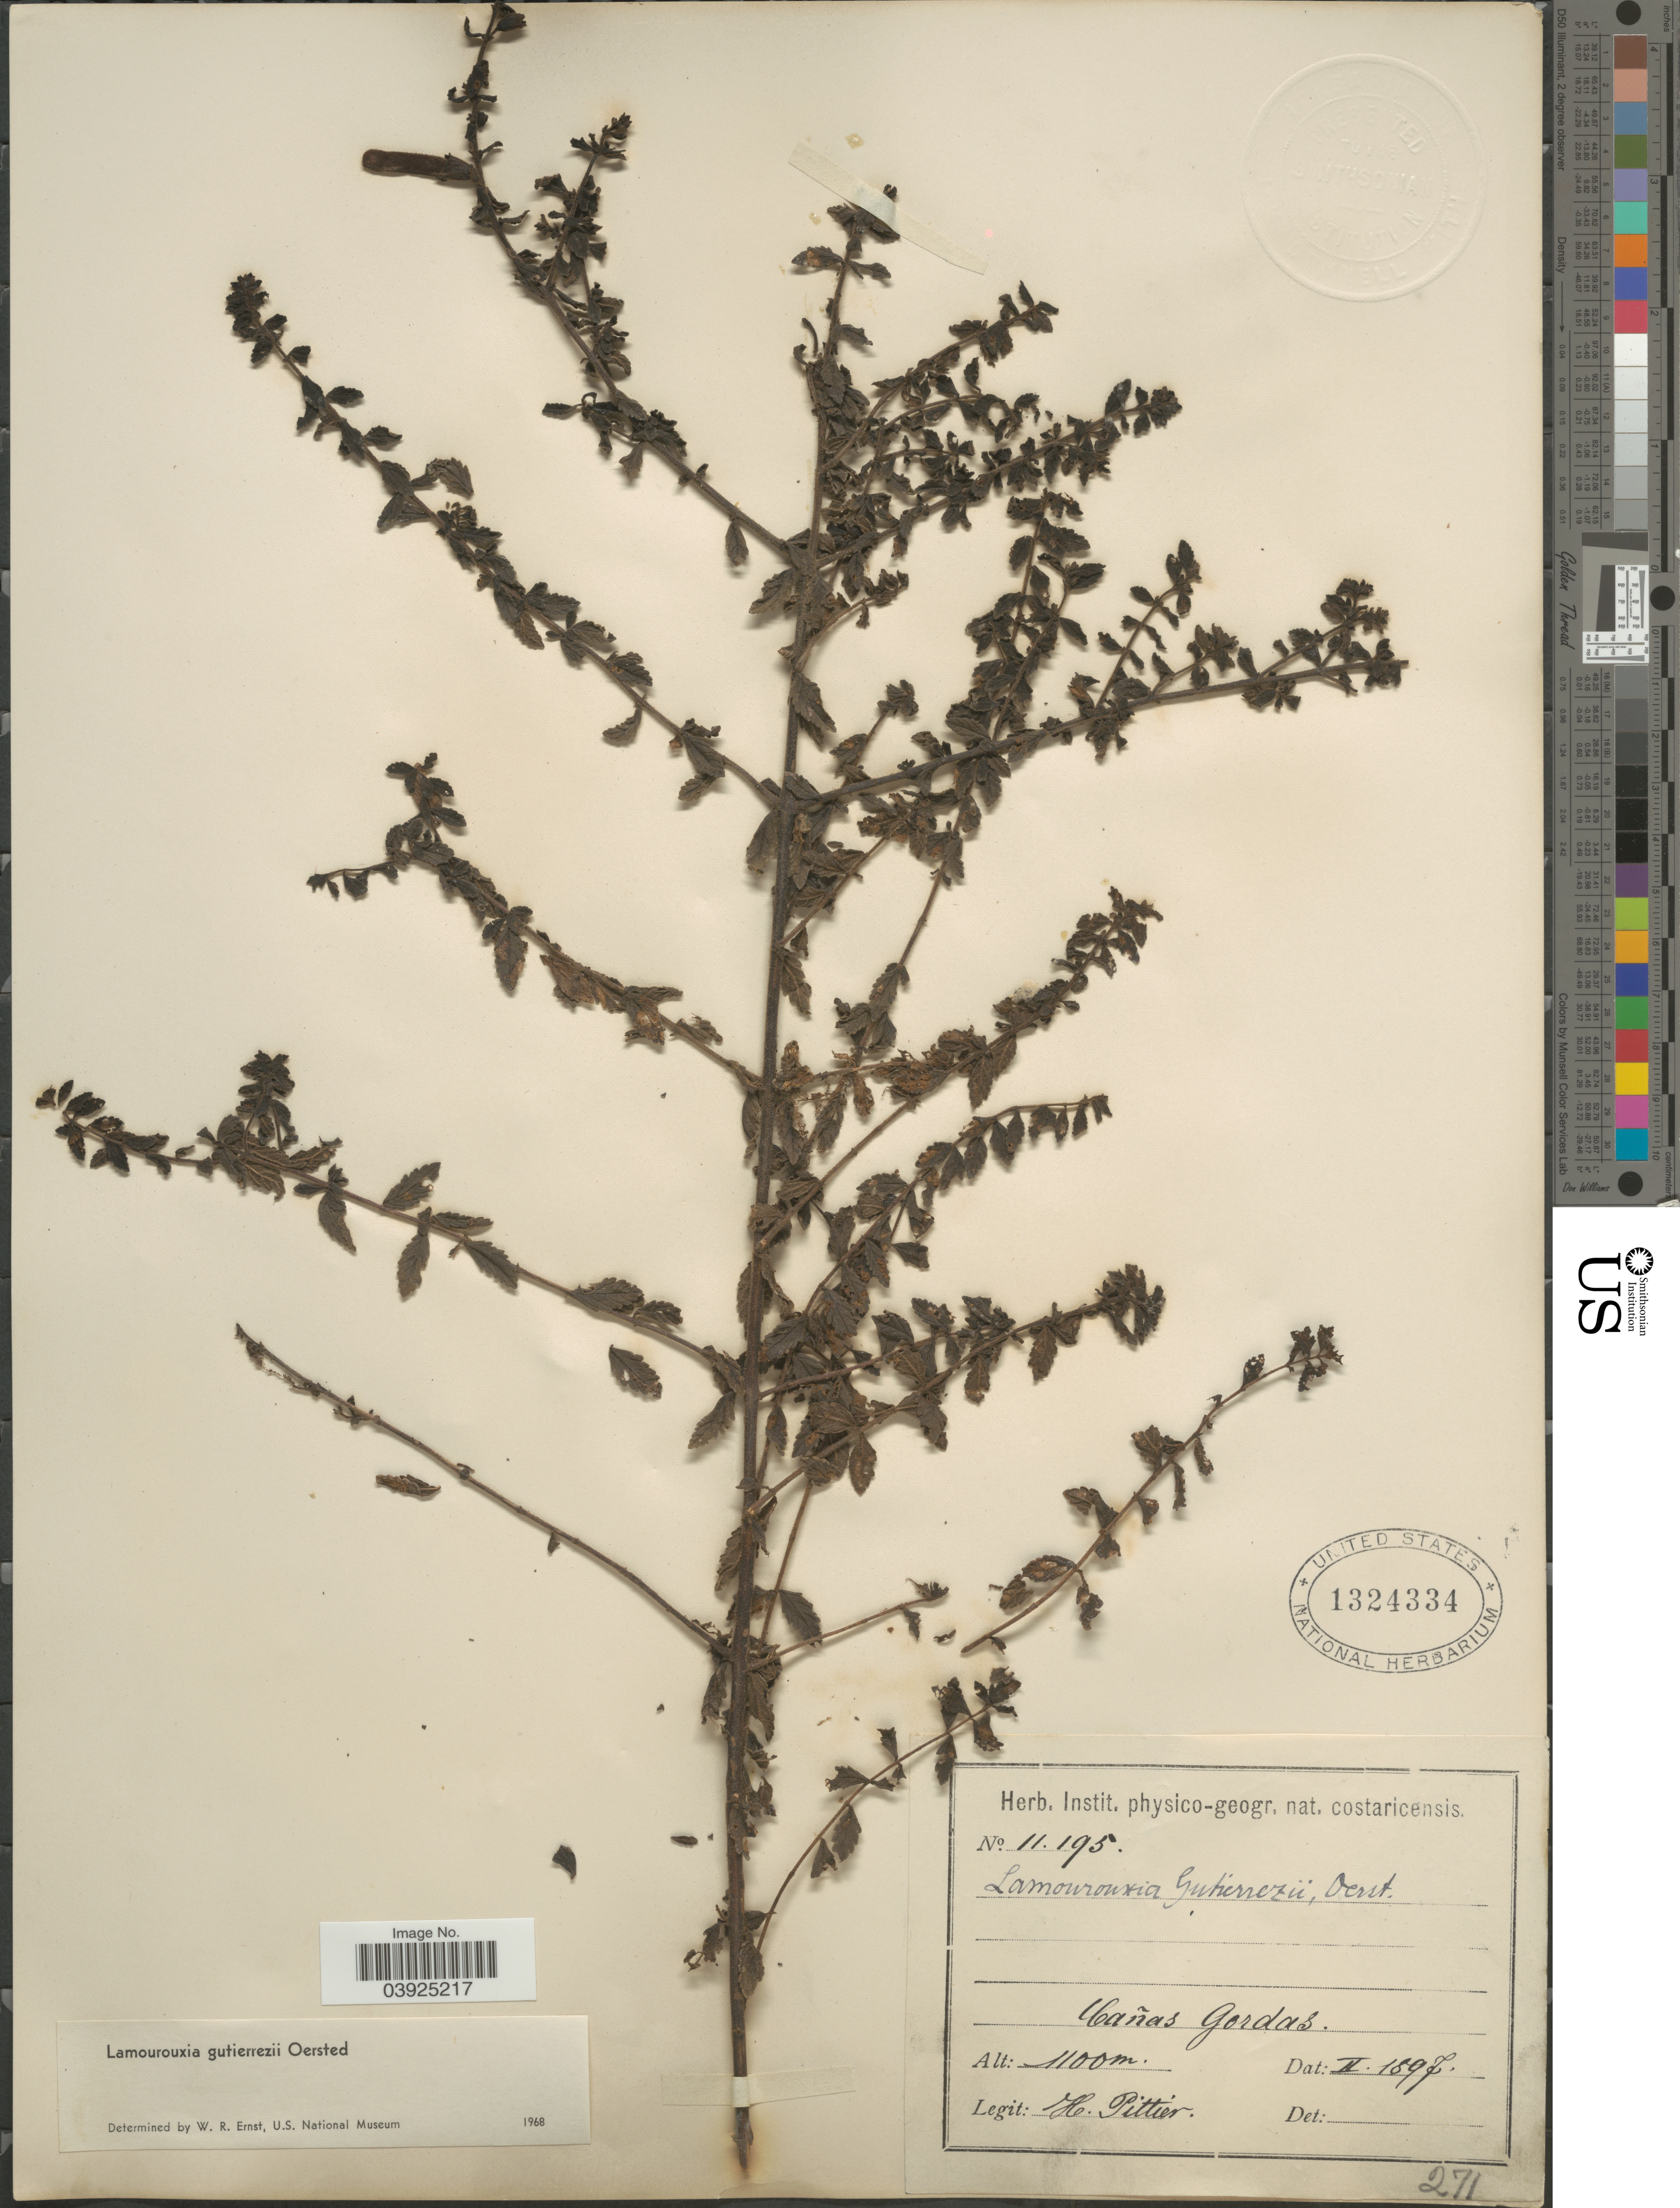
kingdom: Plantae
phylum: Tracheophyta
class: Magnoliopsida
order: Lamiales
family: Orobanchaceae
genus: Lamourouxia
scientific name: Lamourouxia gutierrezii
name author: Oerst.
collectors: H. F. Pittier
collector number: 11195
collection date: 1897-02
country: Costa Rica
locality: Cañas Gordas.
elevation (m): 1100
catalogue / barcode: US 1324334